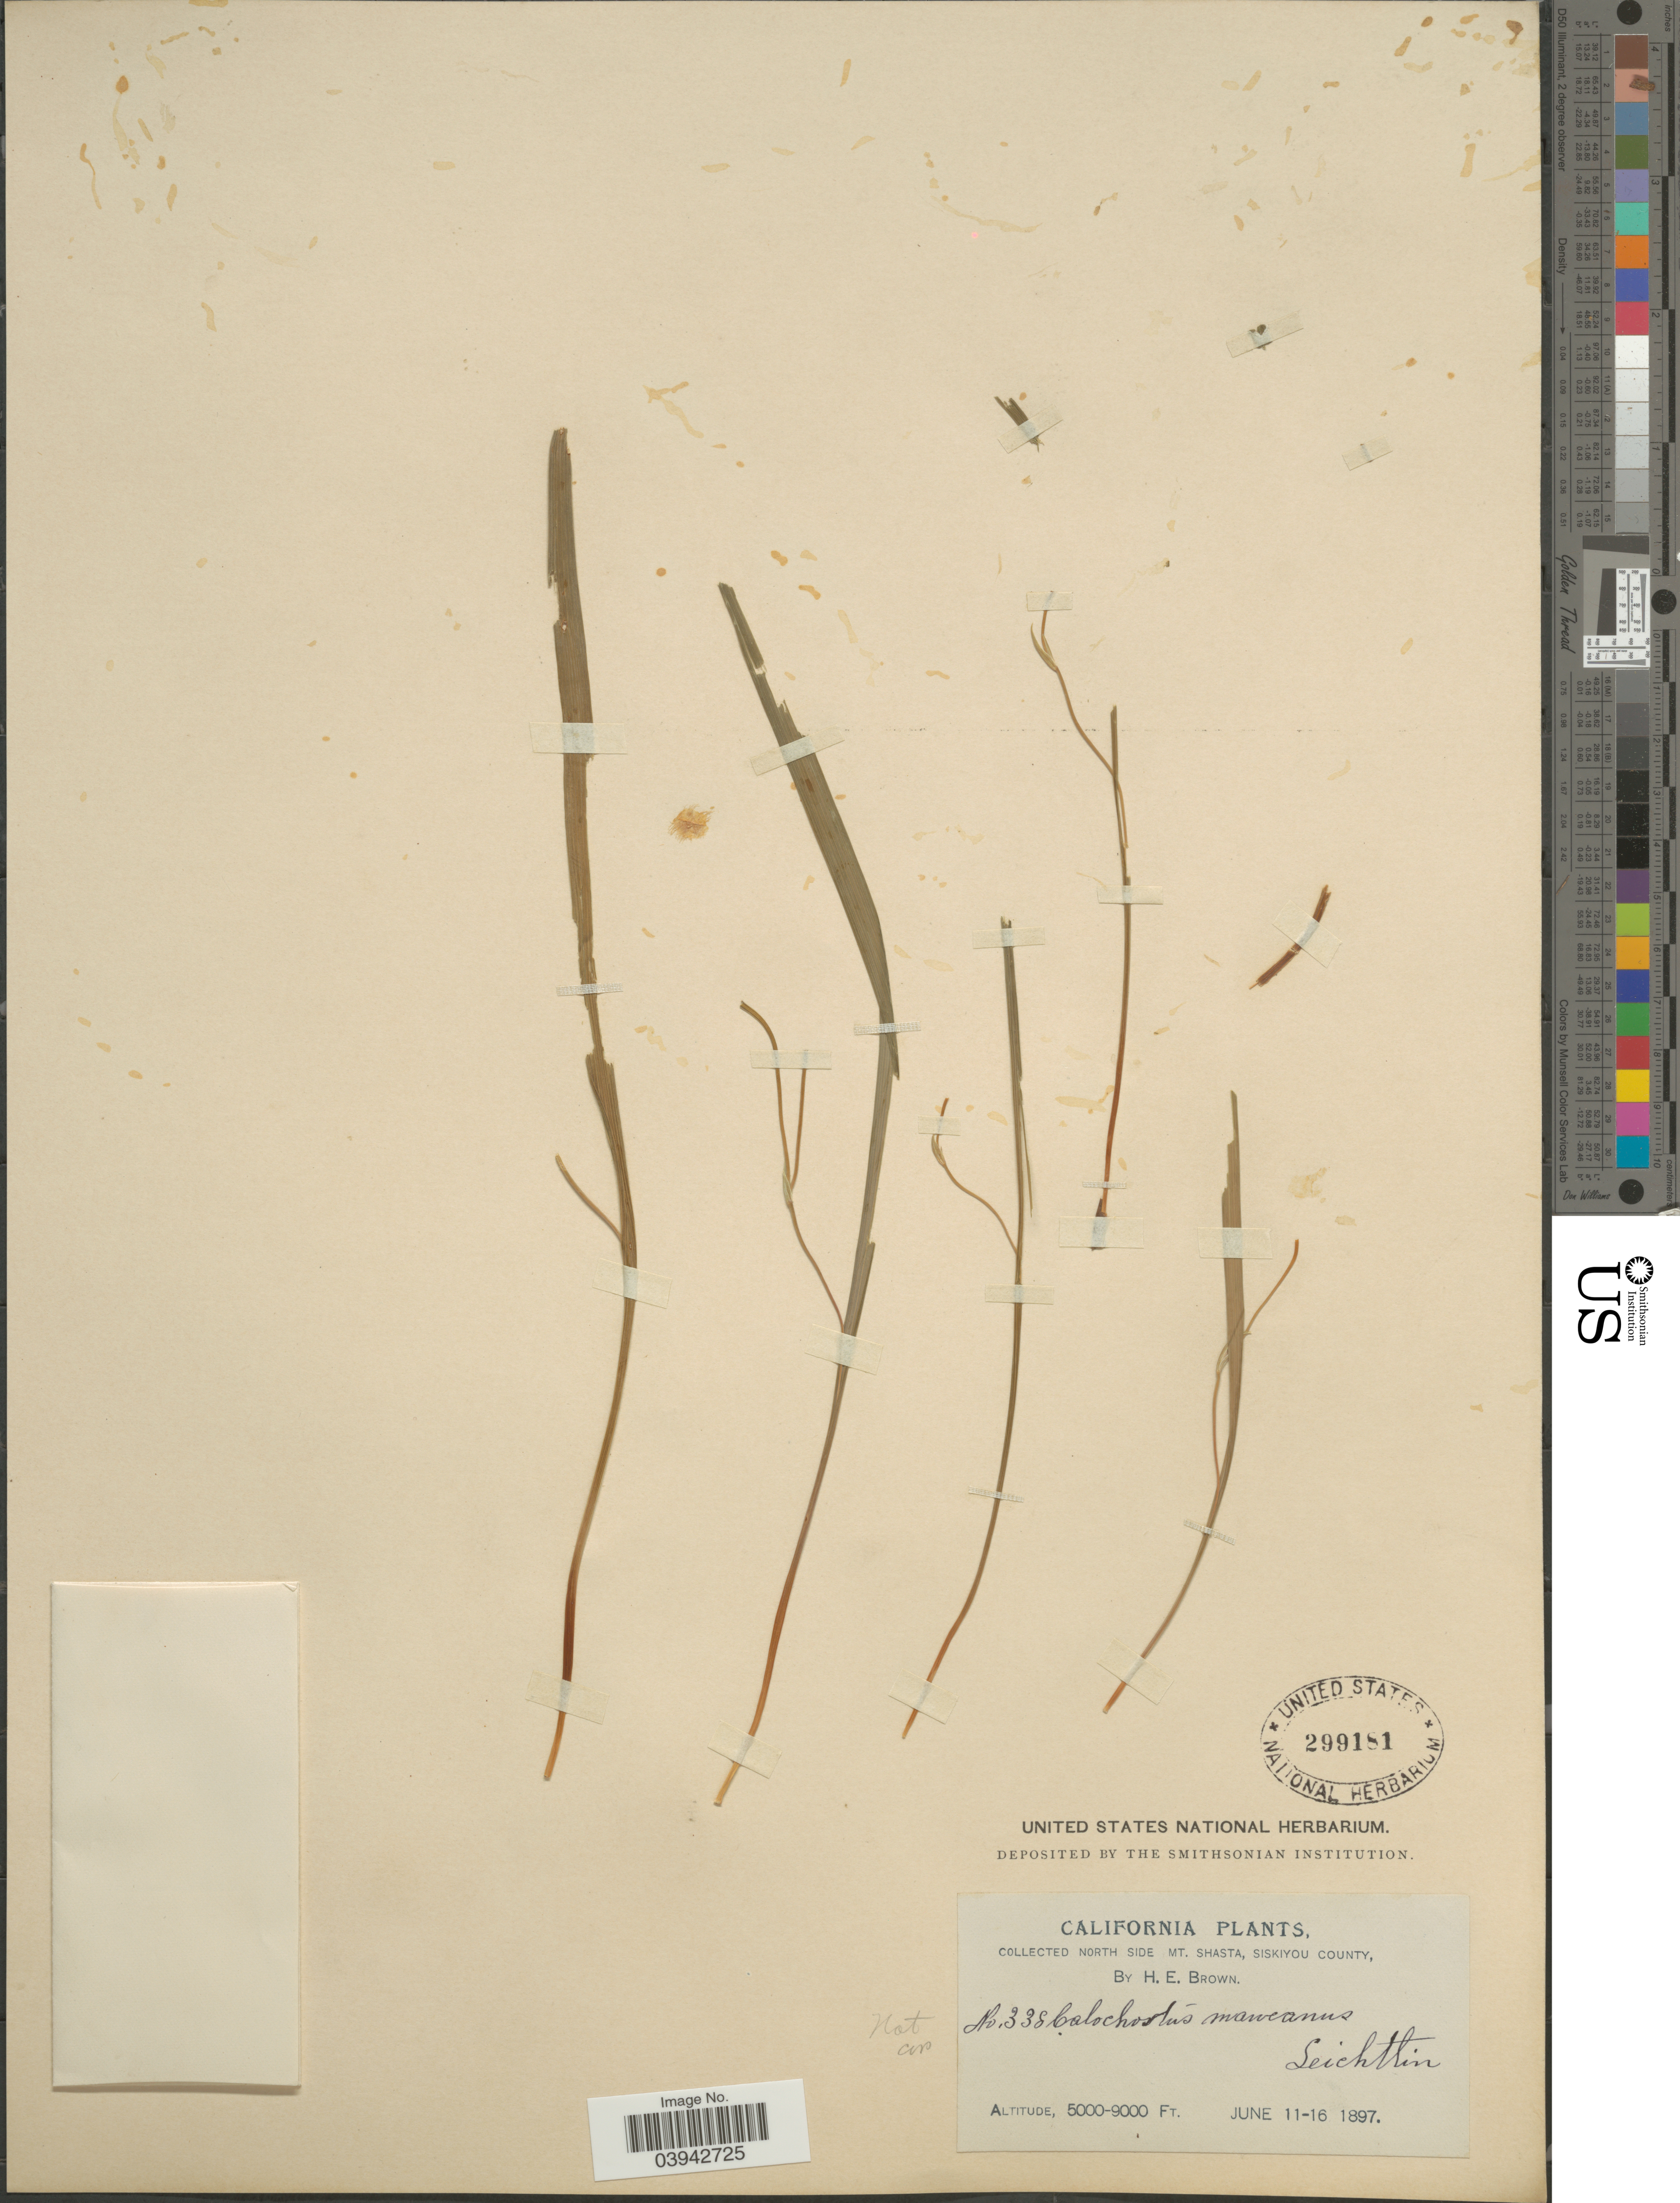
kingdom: Plantae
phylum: Tracheophyta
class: Liliopsida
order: Liliales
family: Liliaceae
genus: Calochortus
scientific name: Calochortus maweanus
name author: Leichtlin ex Baker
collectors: H. E. Brown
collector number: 335*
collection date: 1897-06-11/1897-06-16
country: United States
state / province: California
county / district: Siskiyou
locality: North side Mt. Shasta, Siskiyou County.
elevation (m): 1524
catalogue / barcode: US 299181